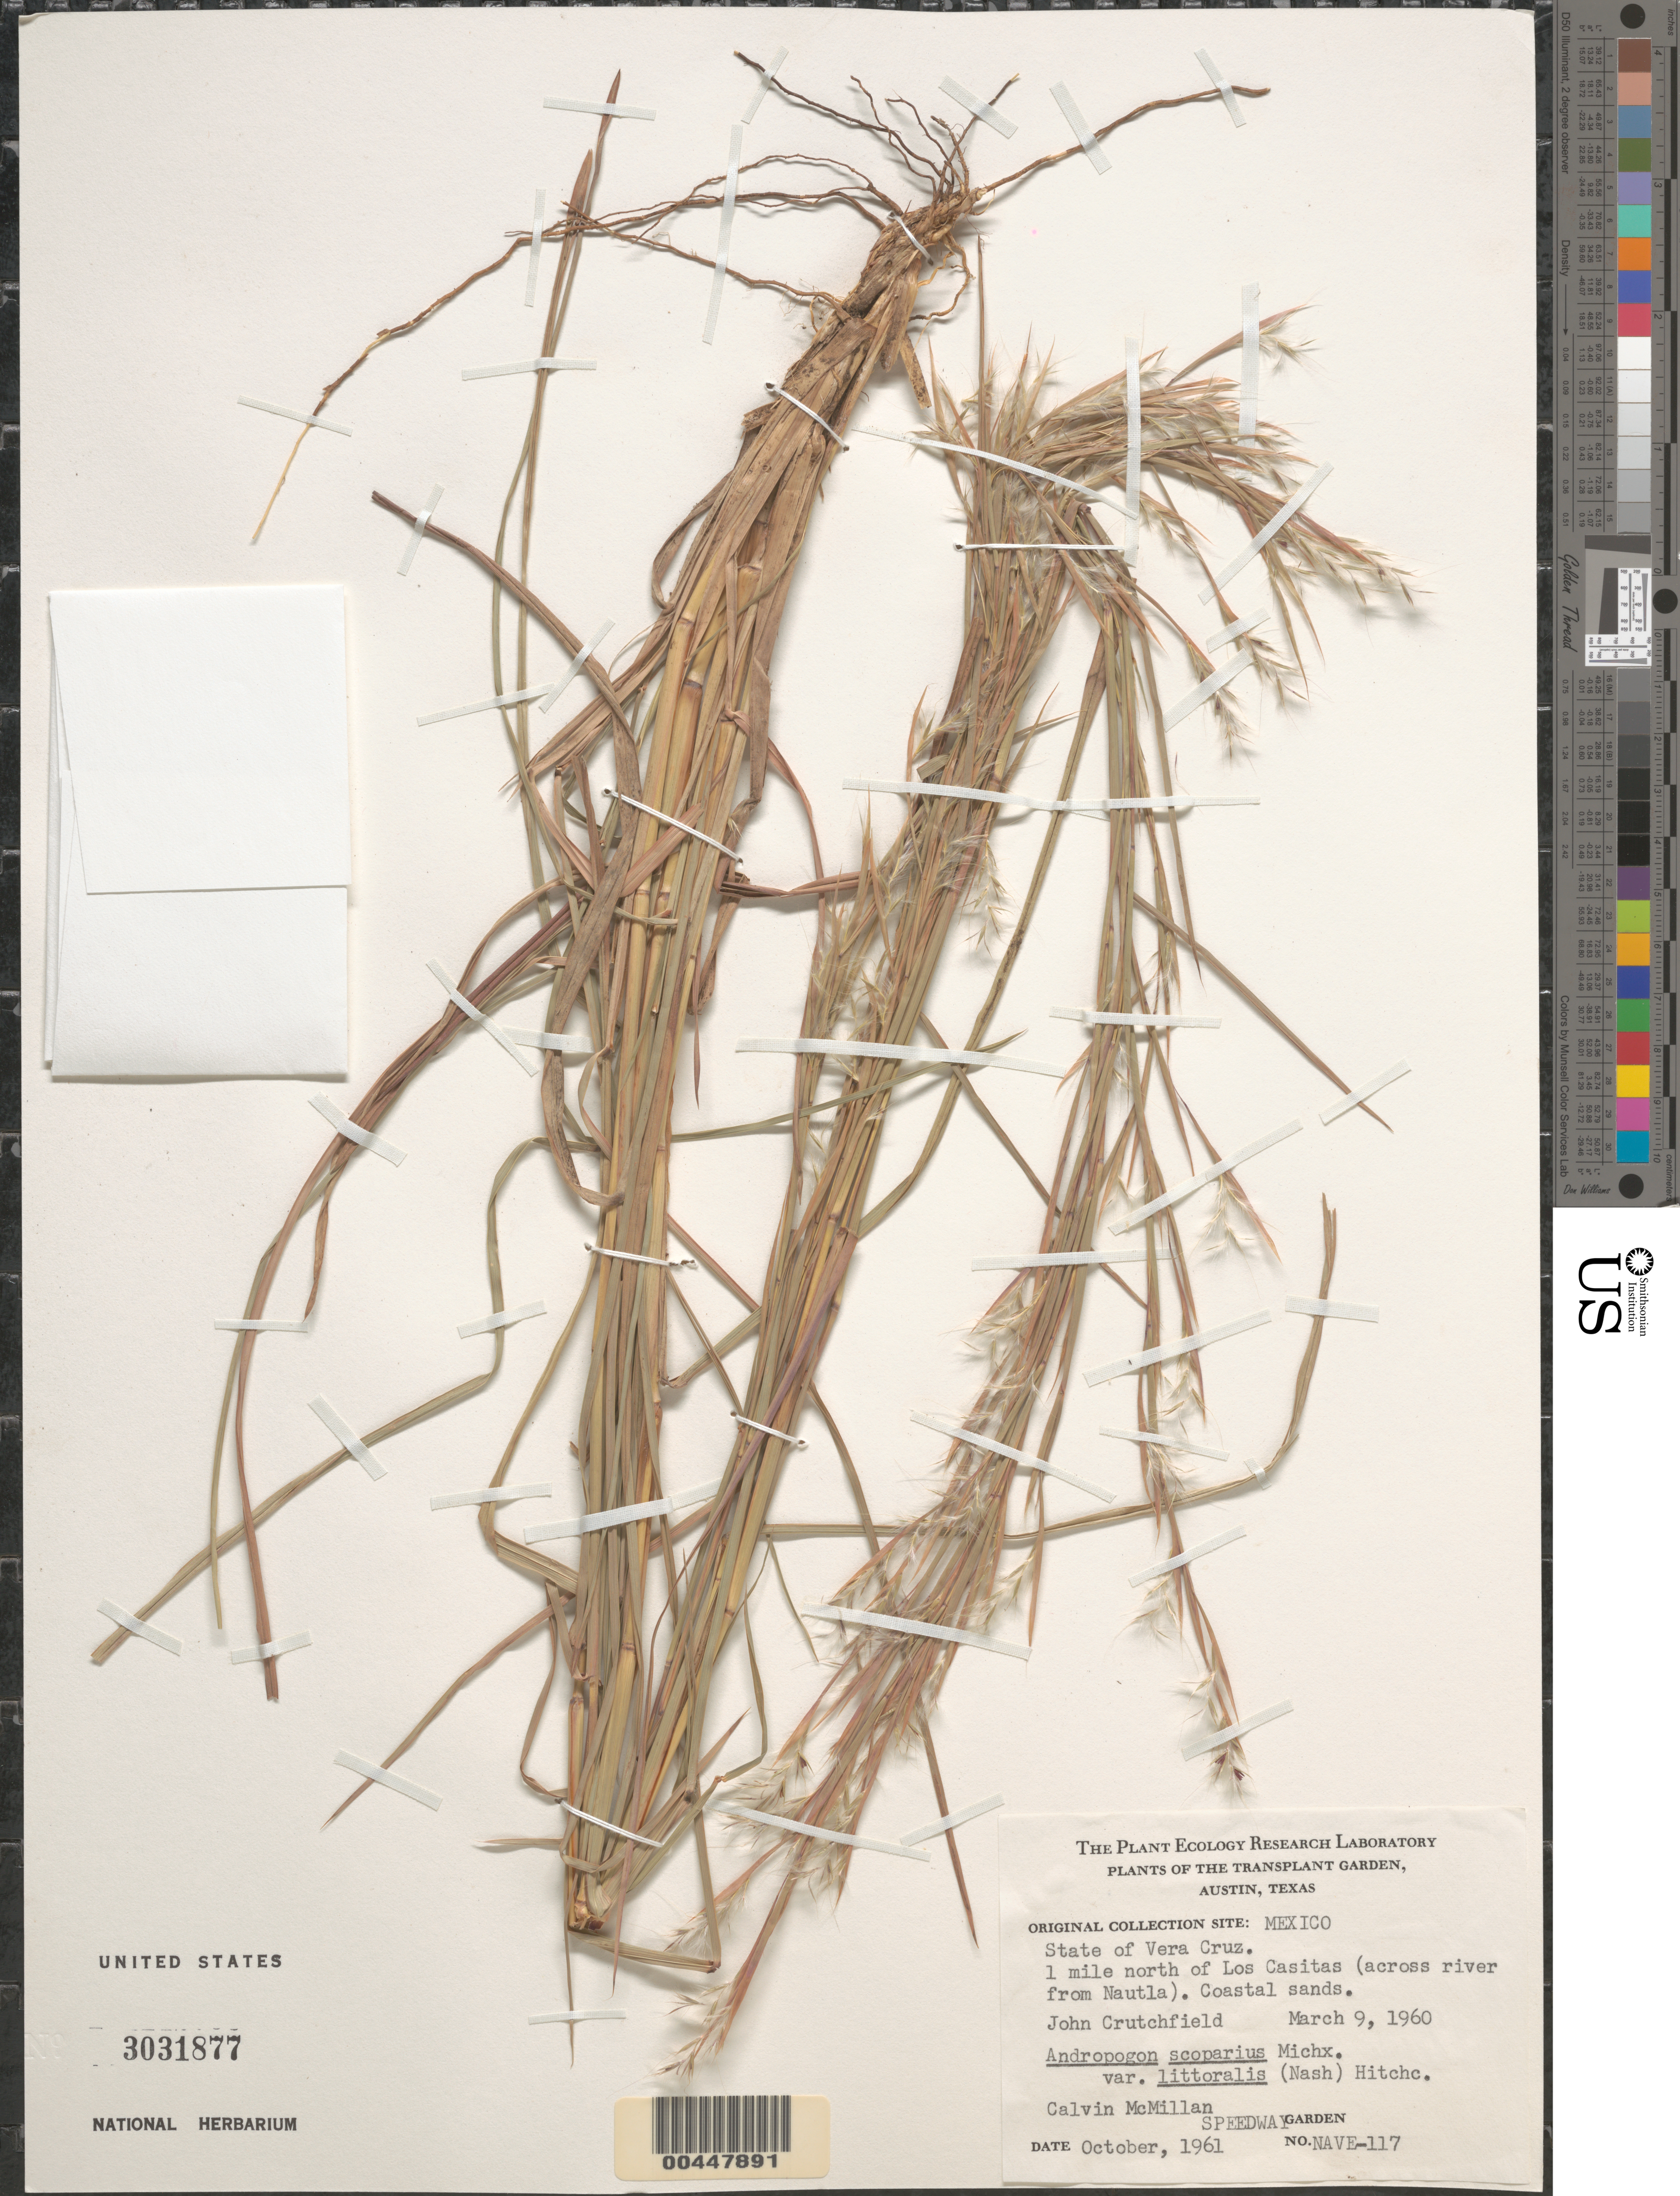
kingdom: Plantae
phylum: Tracheophyta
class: Liliopsida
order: Poales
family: Poaceae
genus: Andropogon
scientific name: Andropogon scoparius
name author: Michx.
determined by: McMillan, C.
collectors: J. Crutchfield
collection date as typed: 9 Mar 1960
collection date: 1960-03-09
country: Mexico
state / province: Veracruz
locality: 1 mile N of Los Casitas (across river from Nautla)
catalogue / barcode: US 3031877